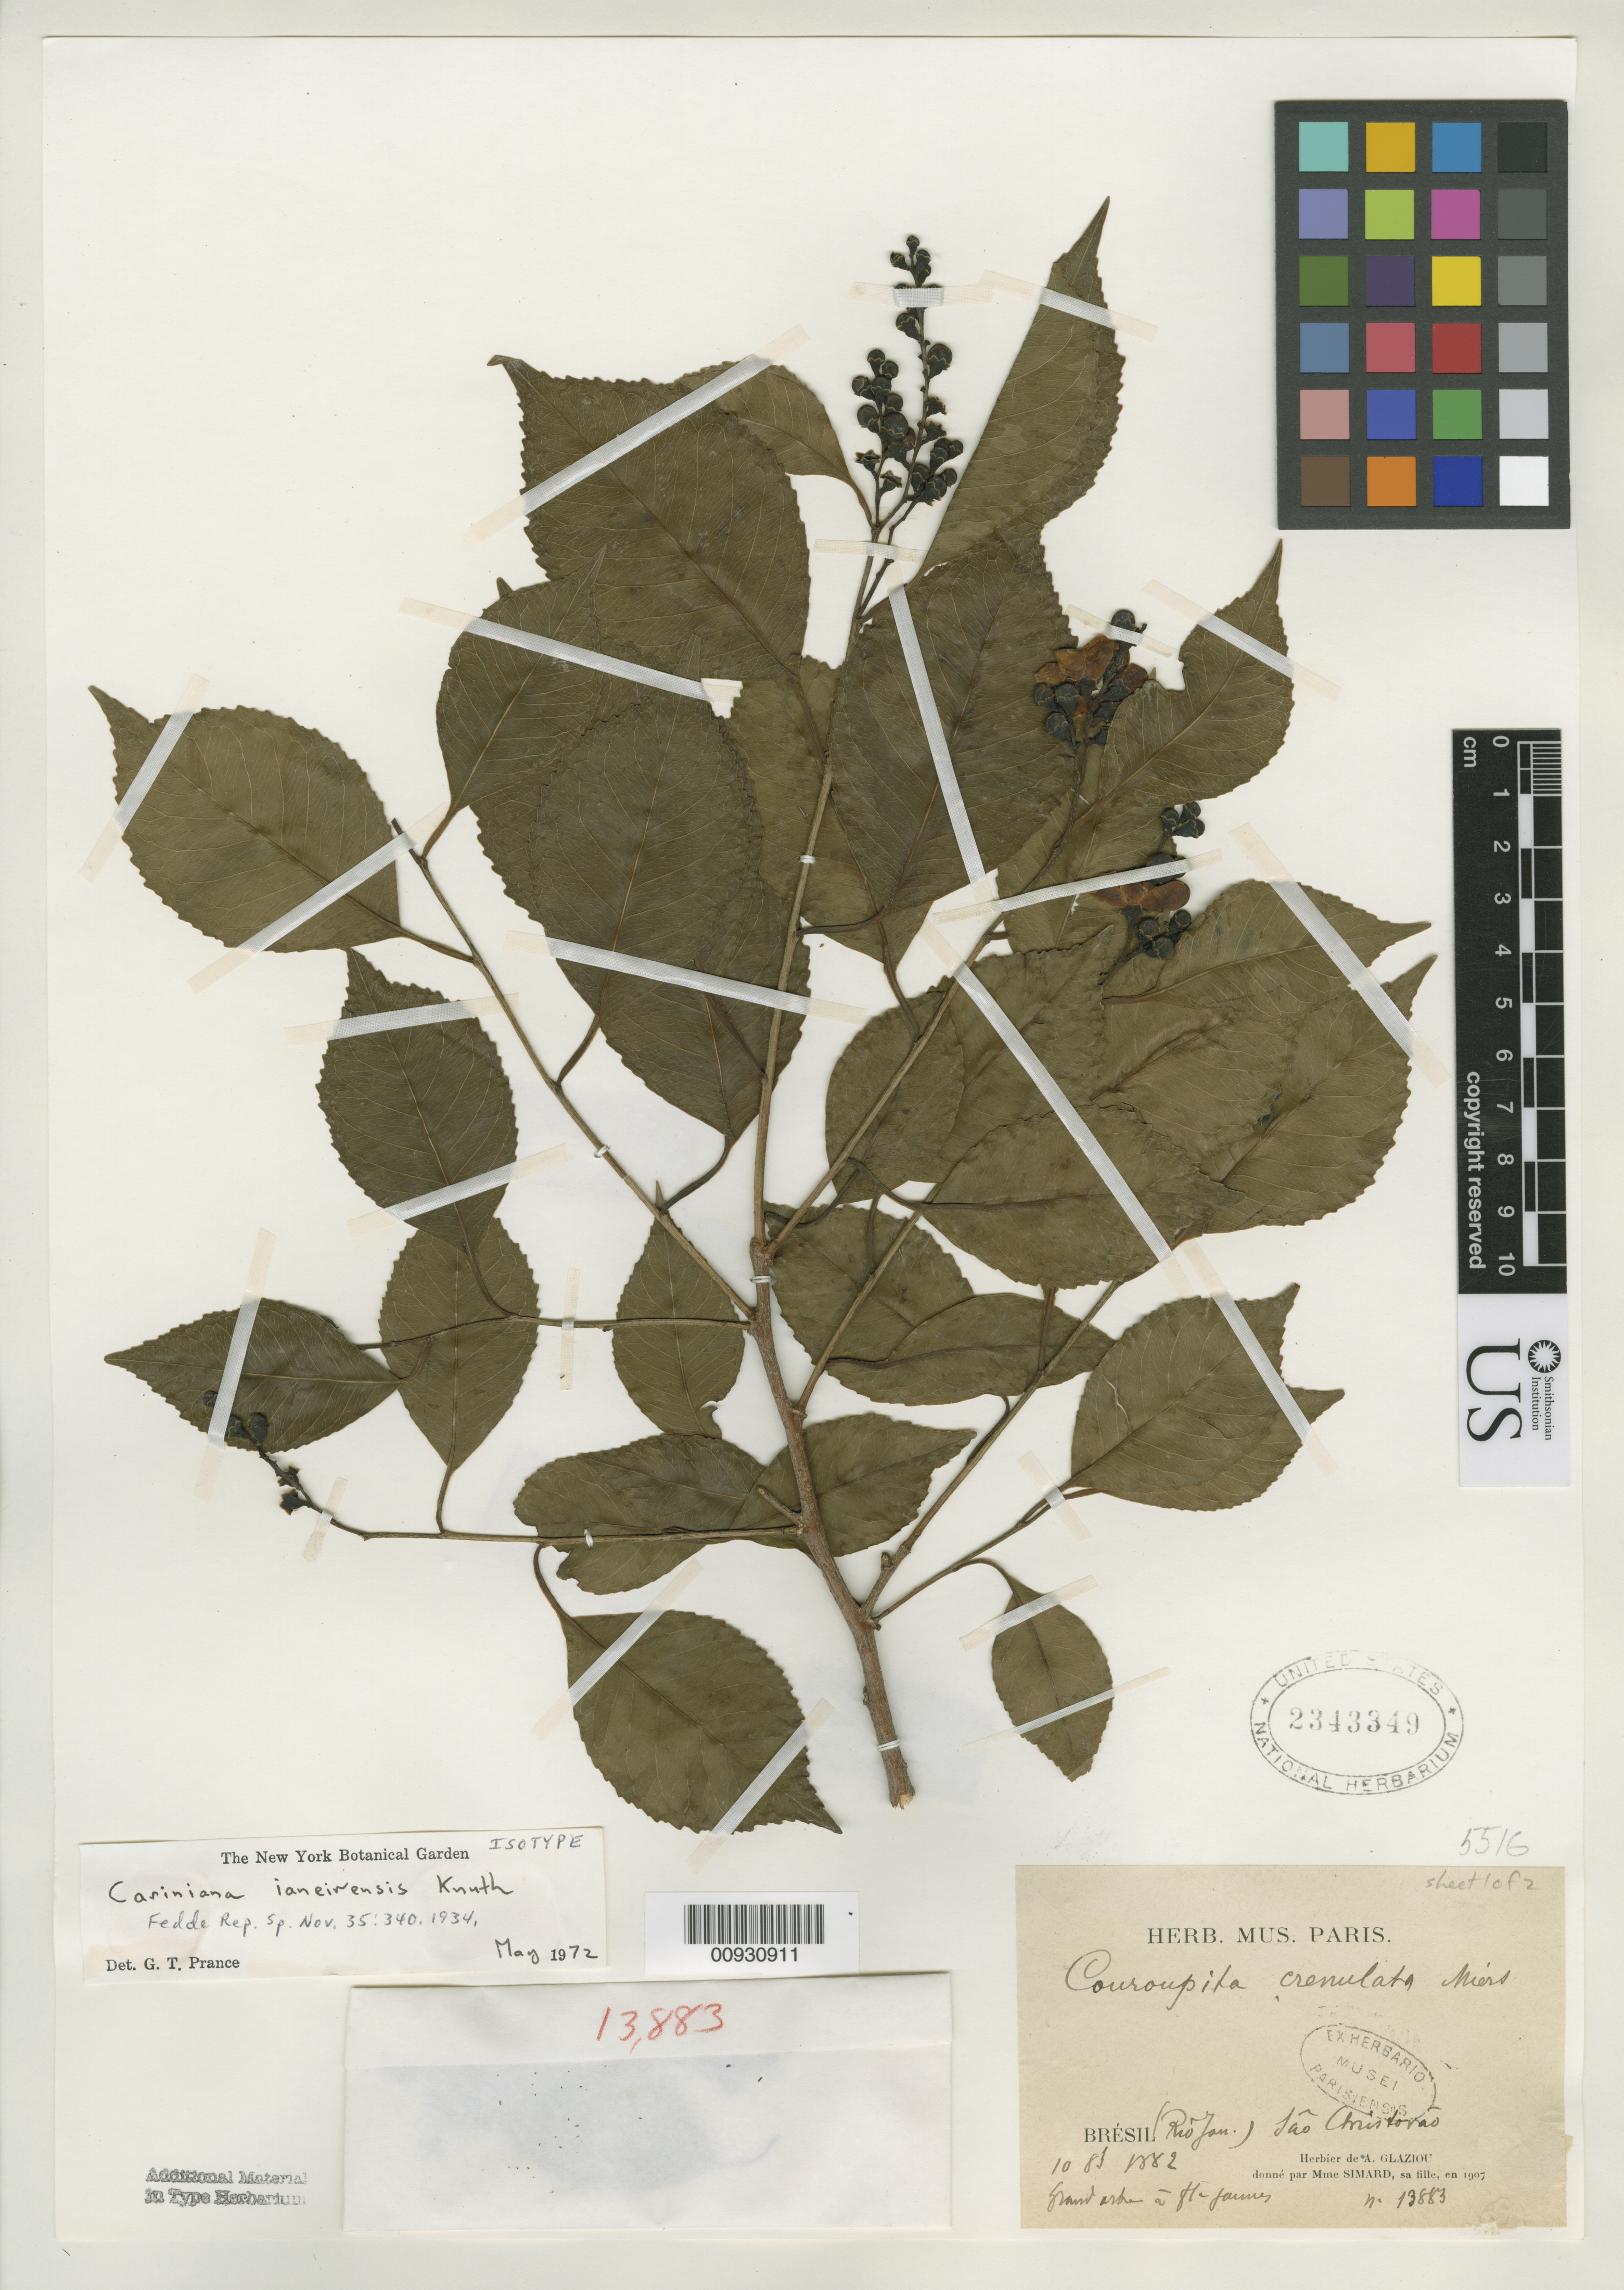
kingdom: Plantae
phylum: Tracheophyta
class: Magnoliopsida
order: Ericales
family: Lecythidaceae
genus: Cariniana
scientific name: Cariniana ianeirensis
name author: Kunth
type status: Isotype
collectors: A. F. M. Glaziou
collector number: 13883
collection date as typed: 10 Aug 1882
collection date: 1882-08-10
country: Brazil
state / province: Rio de Janeiro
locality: São Christovão.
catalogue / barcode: US 2343349